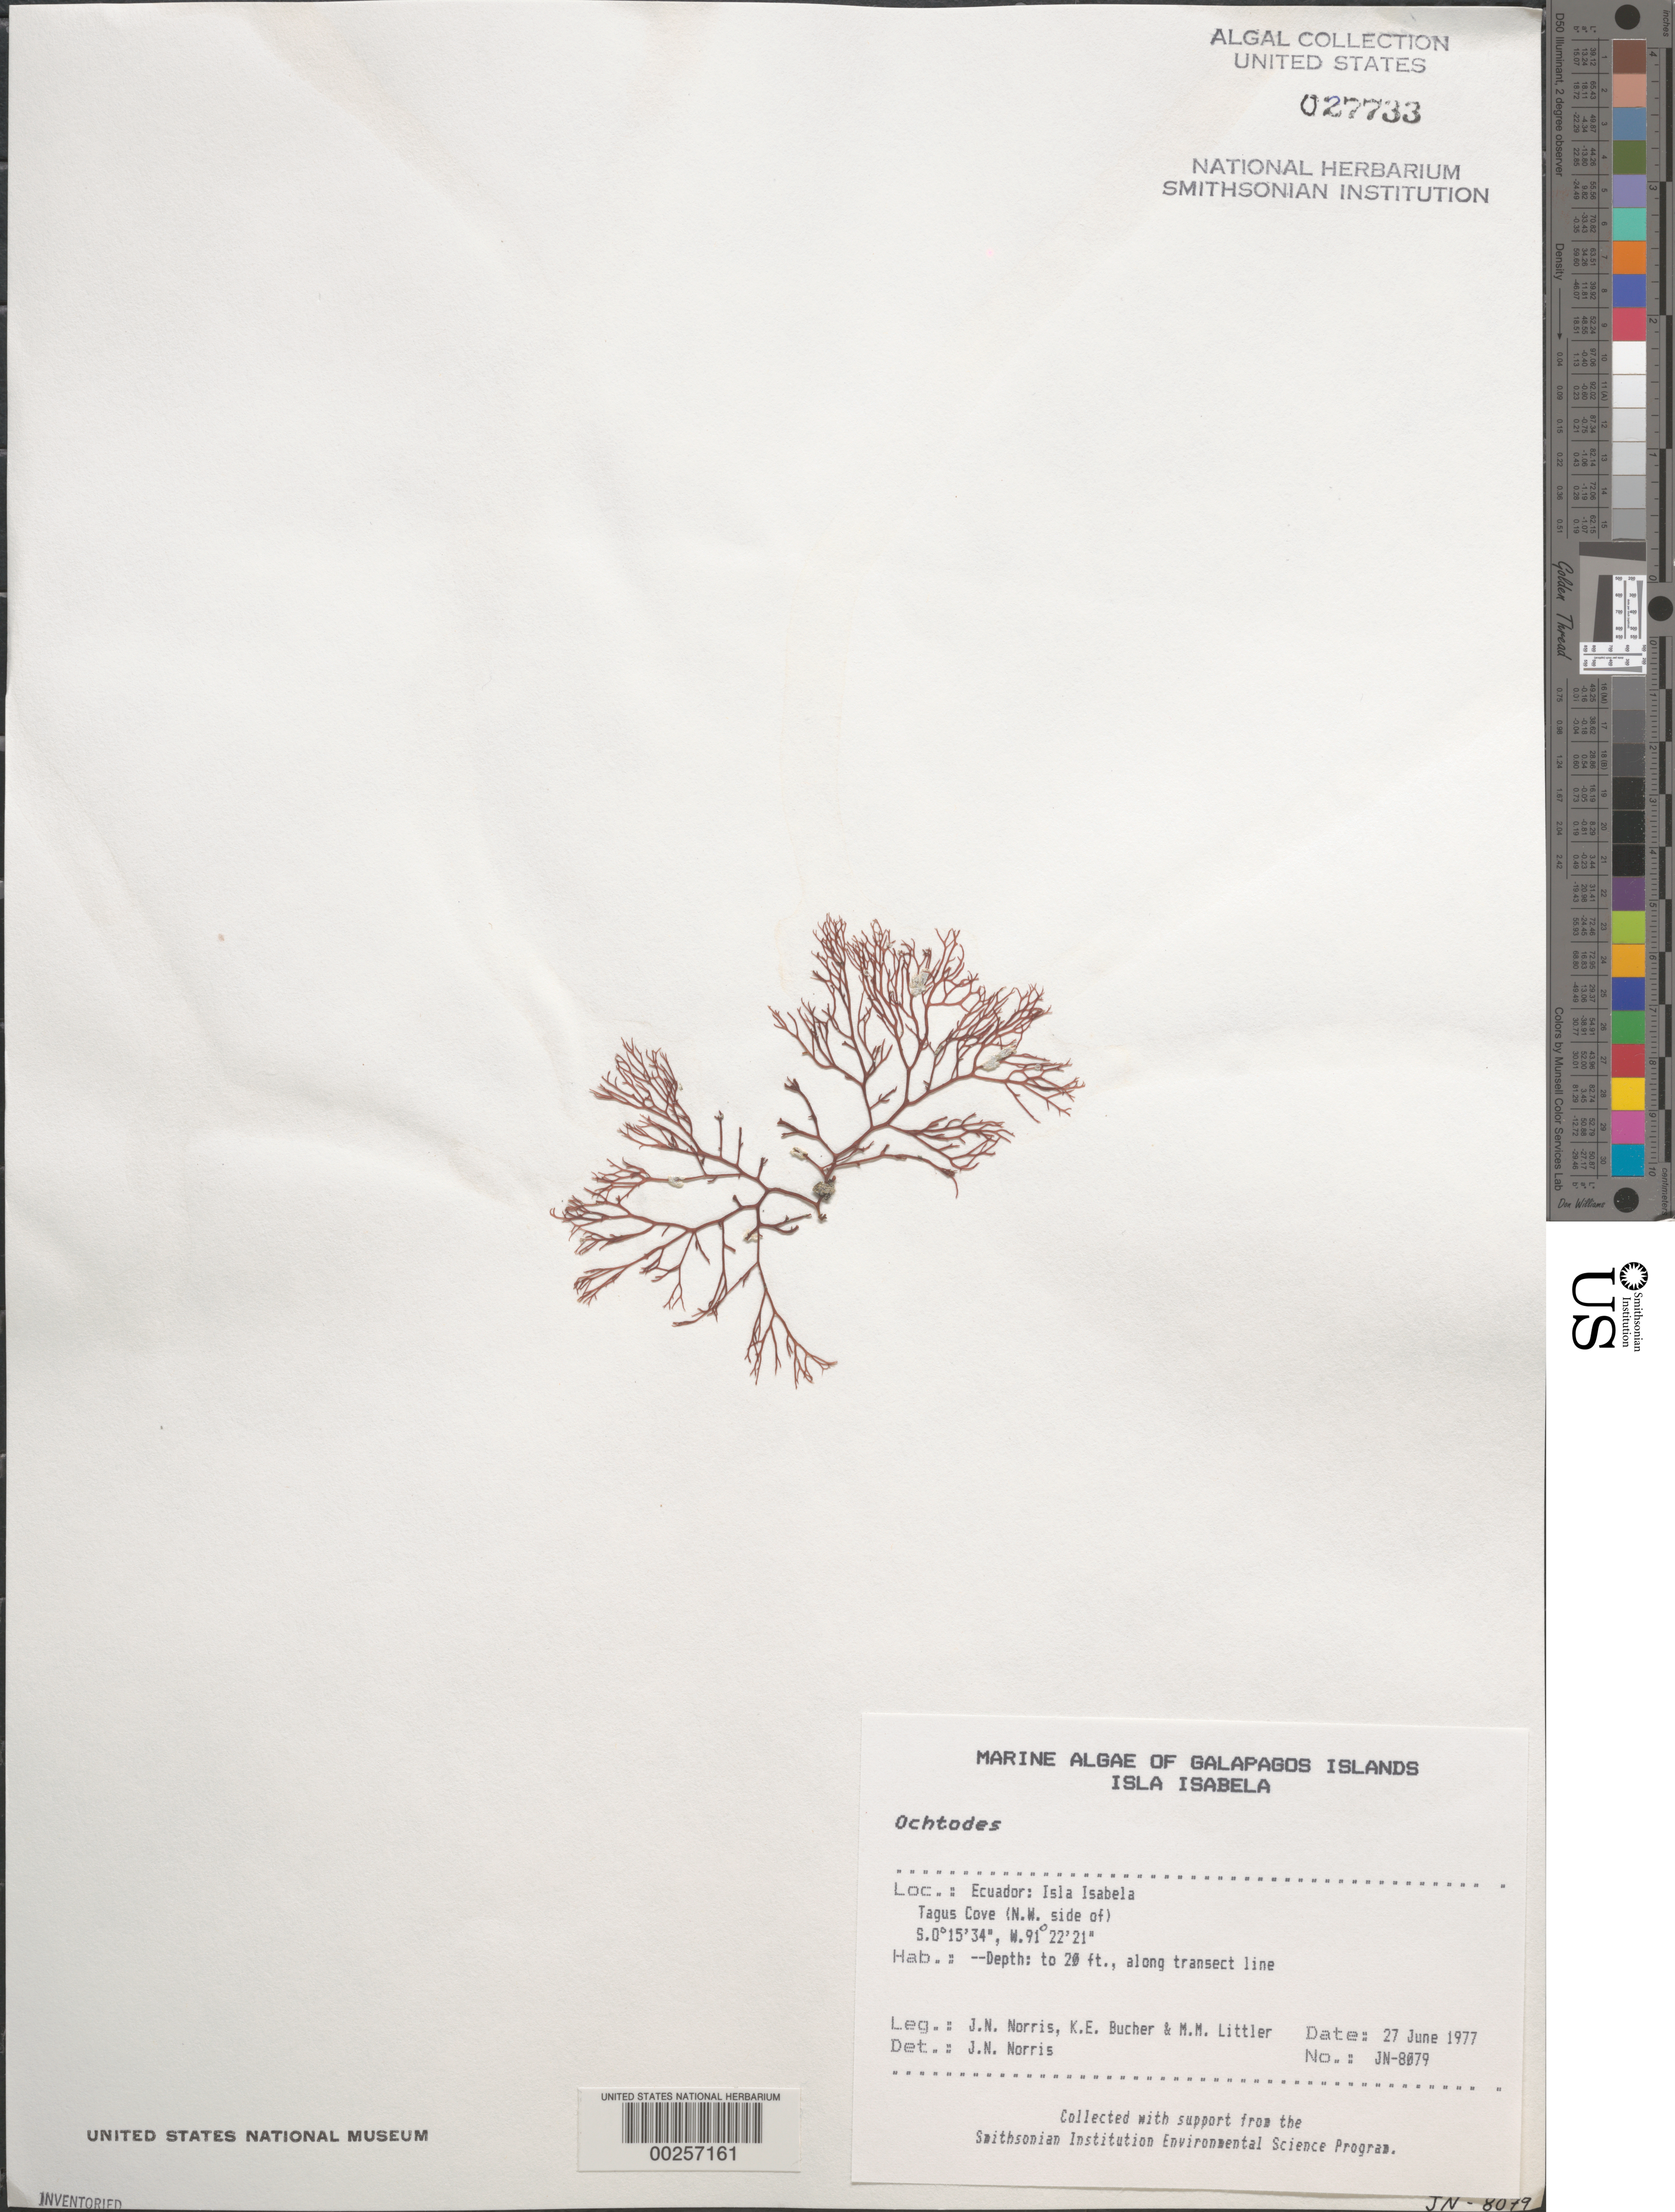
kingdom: Plantae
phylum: Rhodophyta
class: Florideophyceae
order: Gigartinales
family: Rhizophyllidaceae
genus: Ochtodes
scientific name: Ochtodes sp.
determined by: Norris, James N.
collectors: J. N. Norris, K. E. Bucher & M. M. Littler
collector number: JN-8079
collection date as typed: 27 Jun 1977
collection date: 1977-06-27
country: Ecuador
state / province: Colón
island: Isabela [Albemarle]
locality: Tagus Cove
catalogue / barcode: US 27733